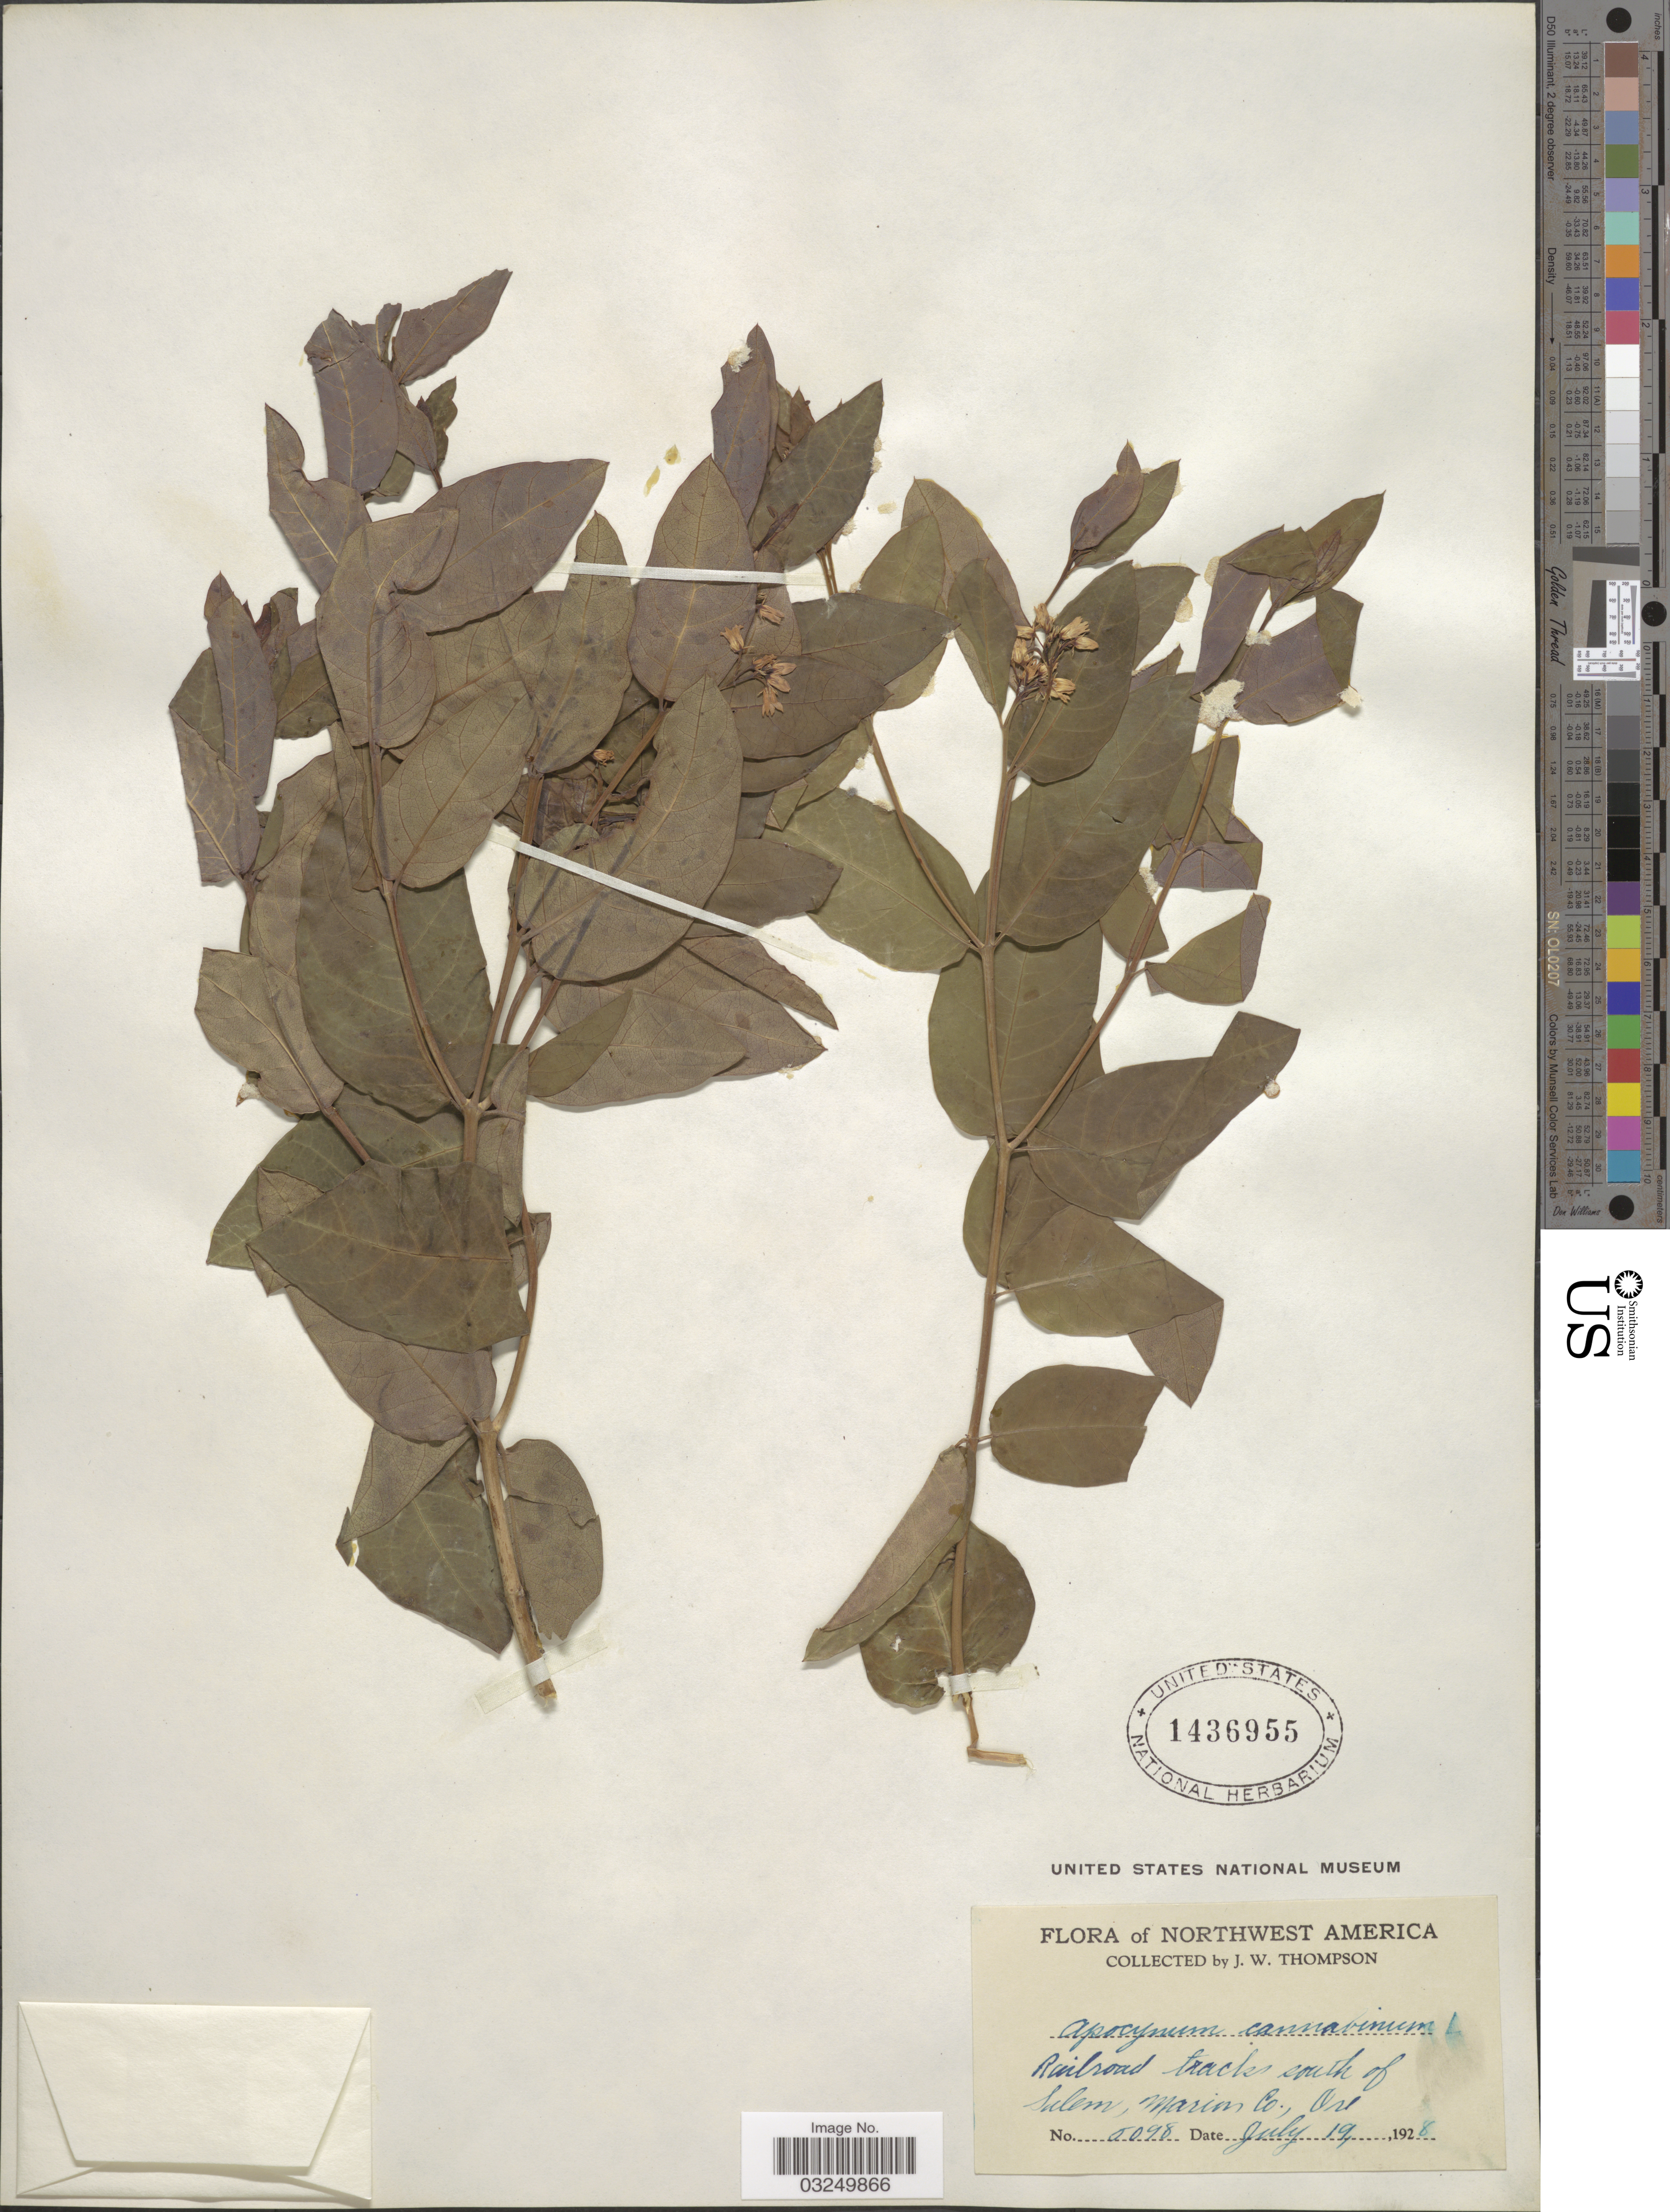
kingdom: Plantae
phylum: Tracheophyta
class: Magnoliopsida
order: Gentianales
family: Apocynaceae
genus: Apocynum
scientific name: Apocynum cannabinum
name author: L.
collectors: J. Thompson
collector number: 5098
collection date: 1928-07-19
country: United States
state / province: Oregon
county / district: Marion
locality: Railroad tracks south of Salem, Marion Co.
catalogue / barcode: US 1436955